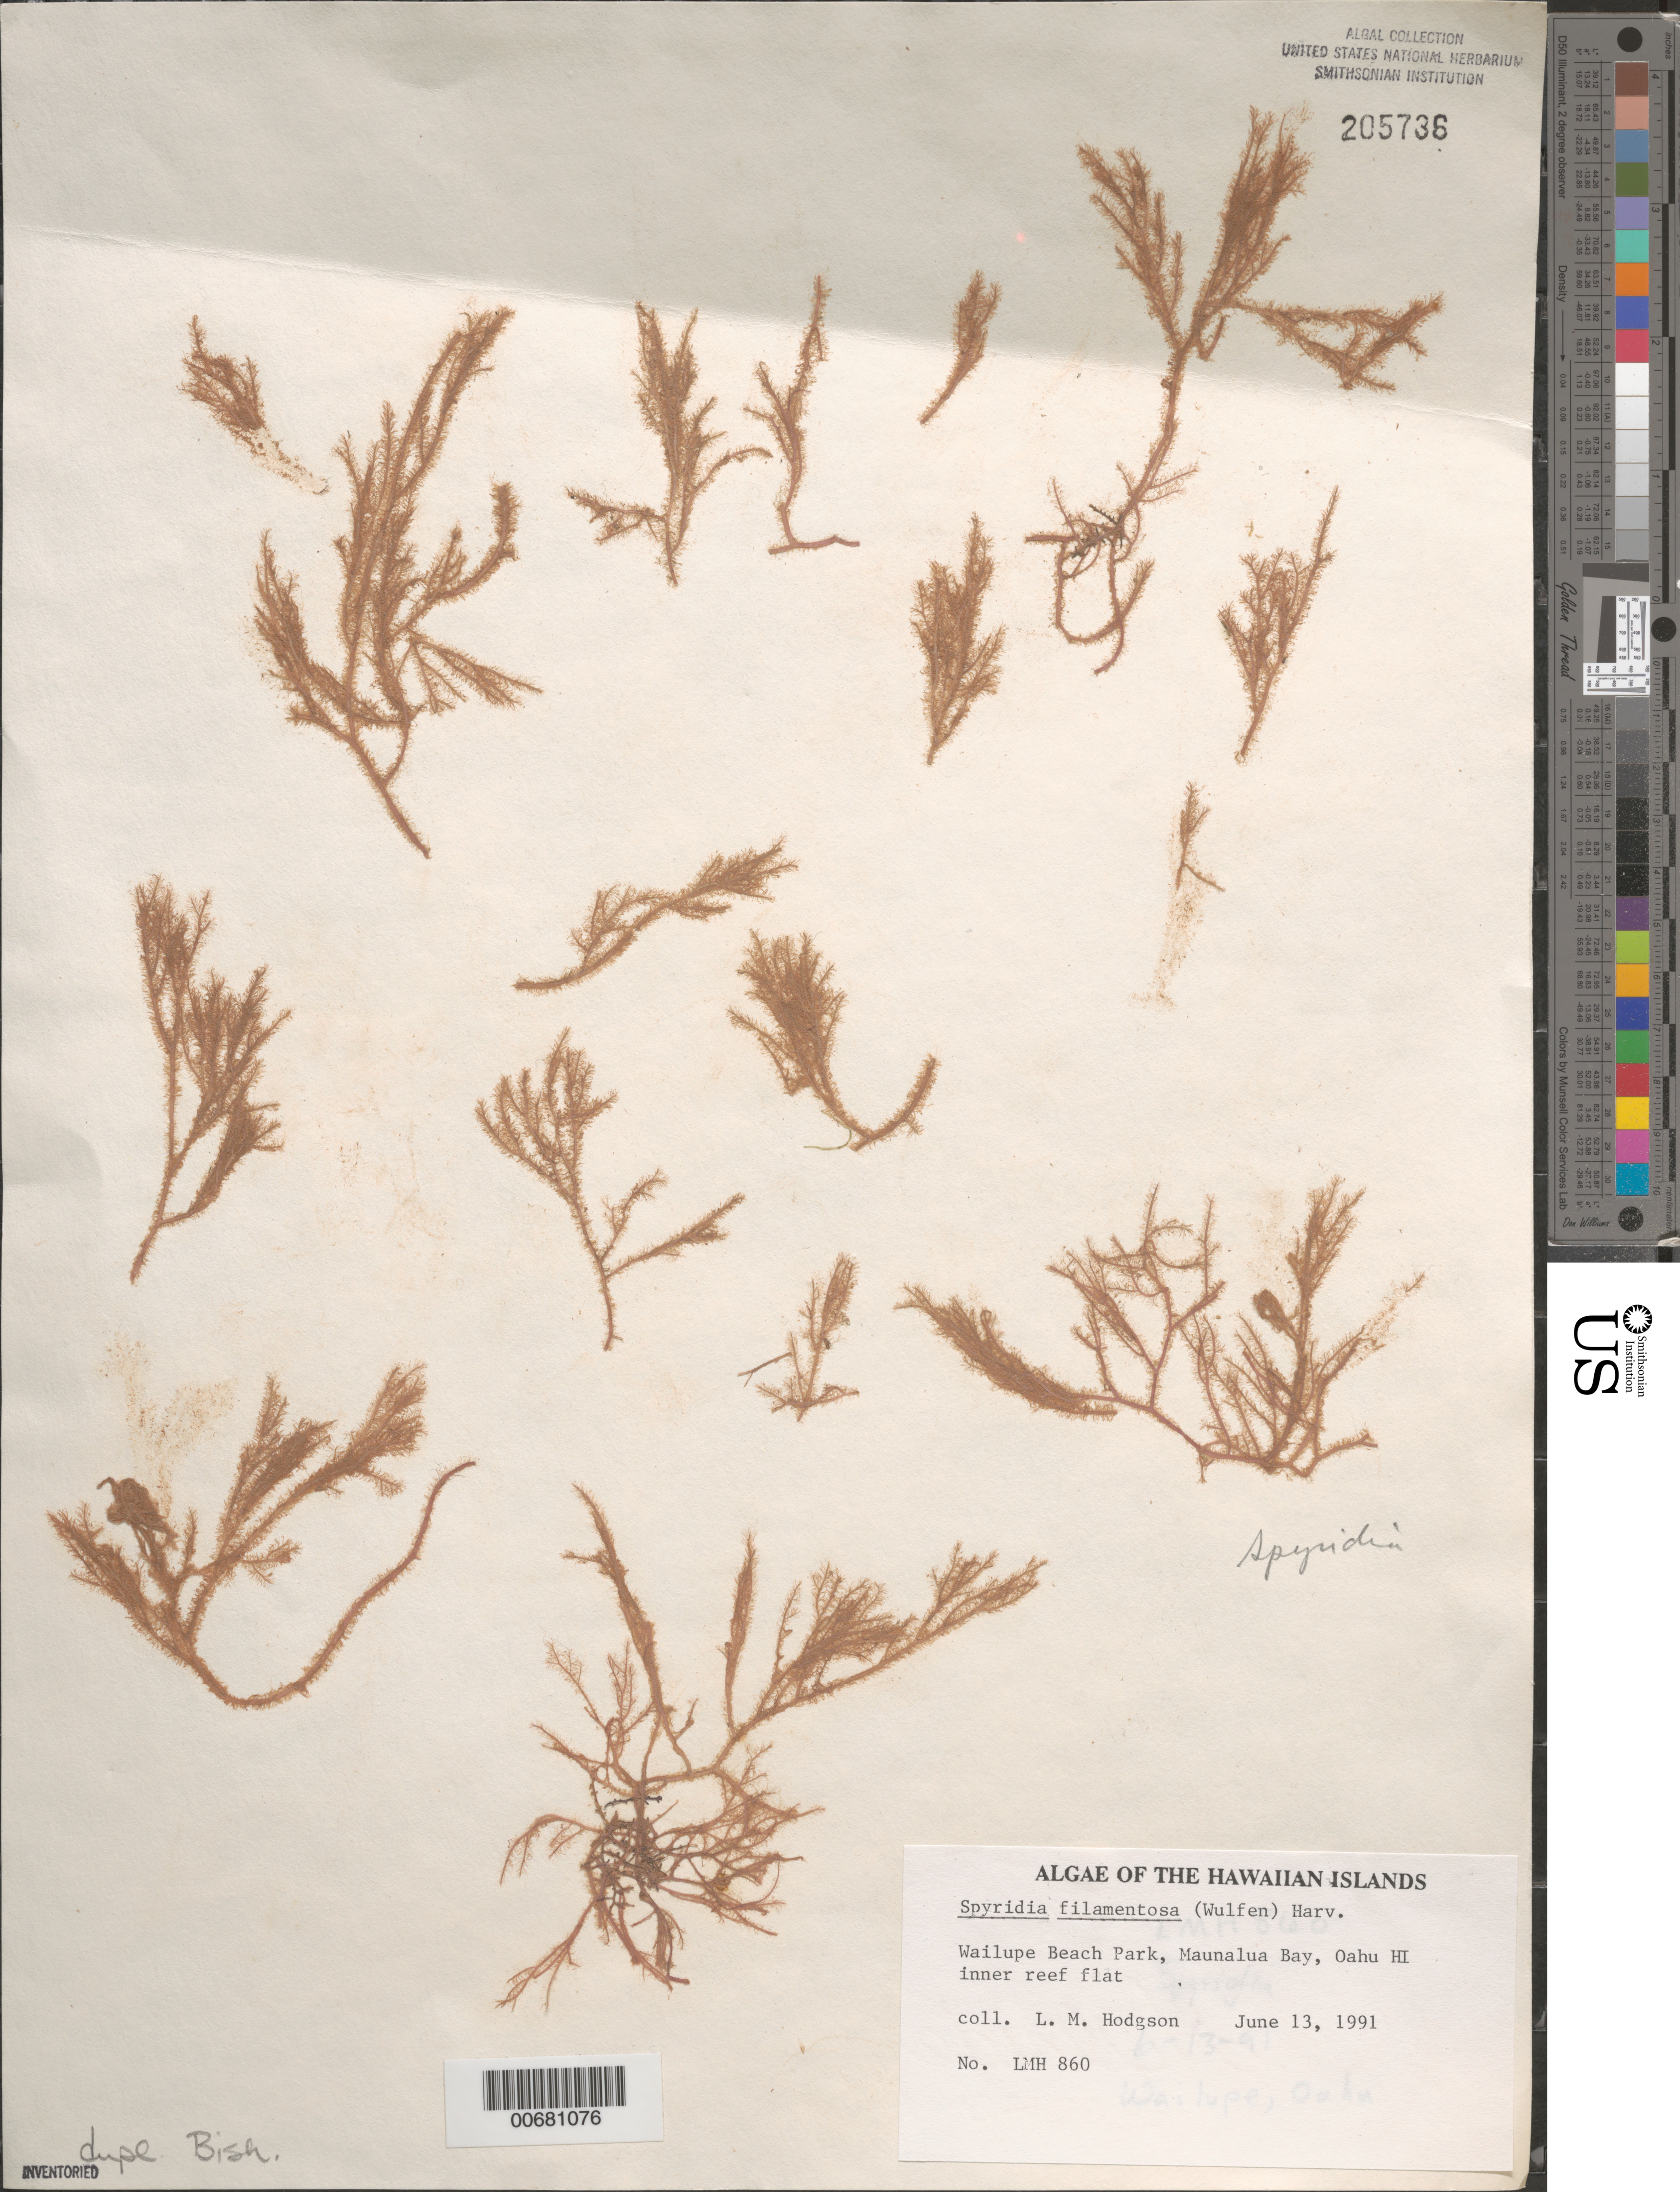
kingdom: Plantae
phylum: Rhodophyta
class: Florideophyceae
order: Ceramiales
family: Spyridiaceae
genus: Spyridia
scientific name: Spyridia filamentosa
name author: (Wulfen) Harv.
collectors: L. M. Hodgson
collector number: LMH 860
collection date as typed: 13 Jun 1991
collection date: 1991-06-13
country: United States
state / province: Hawaii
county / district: Honolulu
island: Oahu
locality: Wailupe Beach Park, Maunalua Bay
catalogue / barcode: US 205736